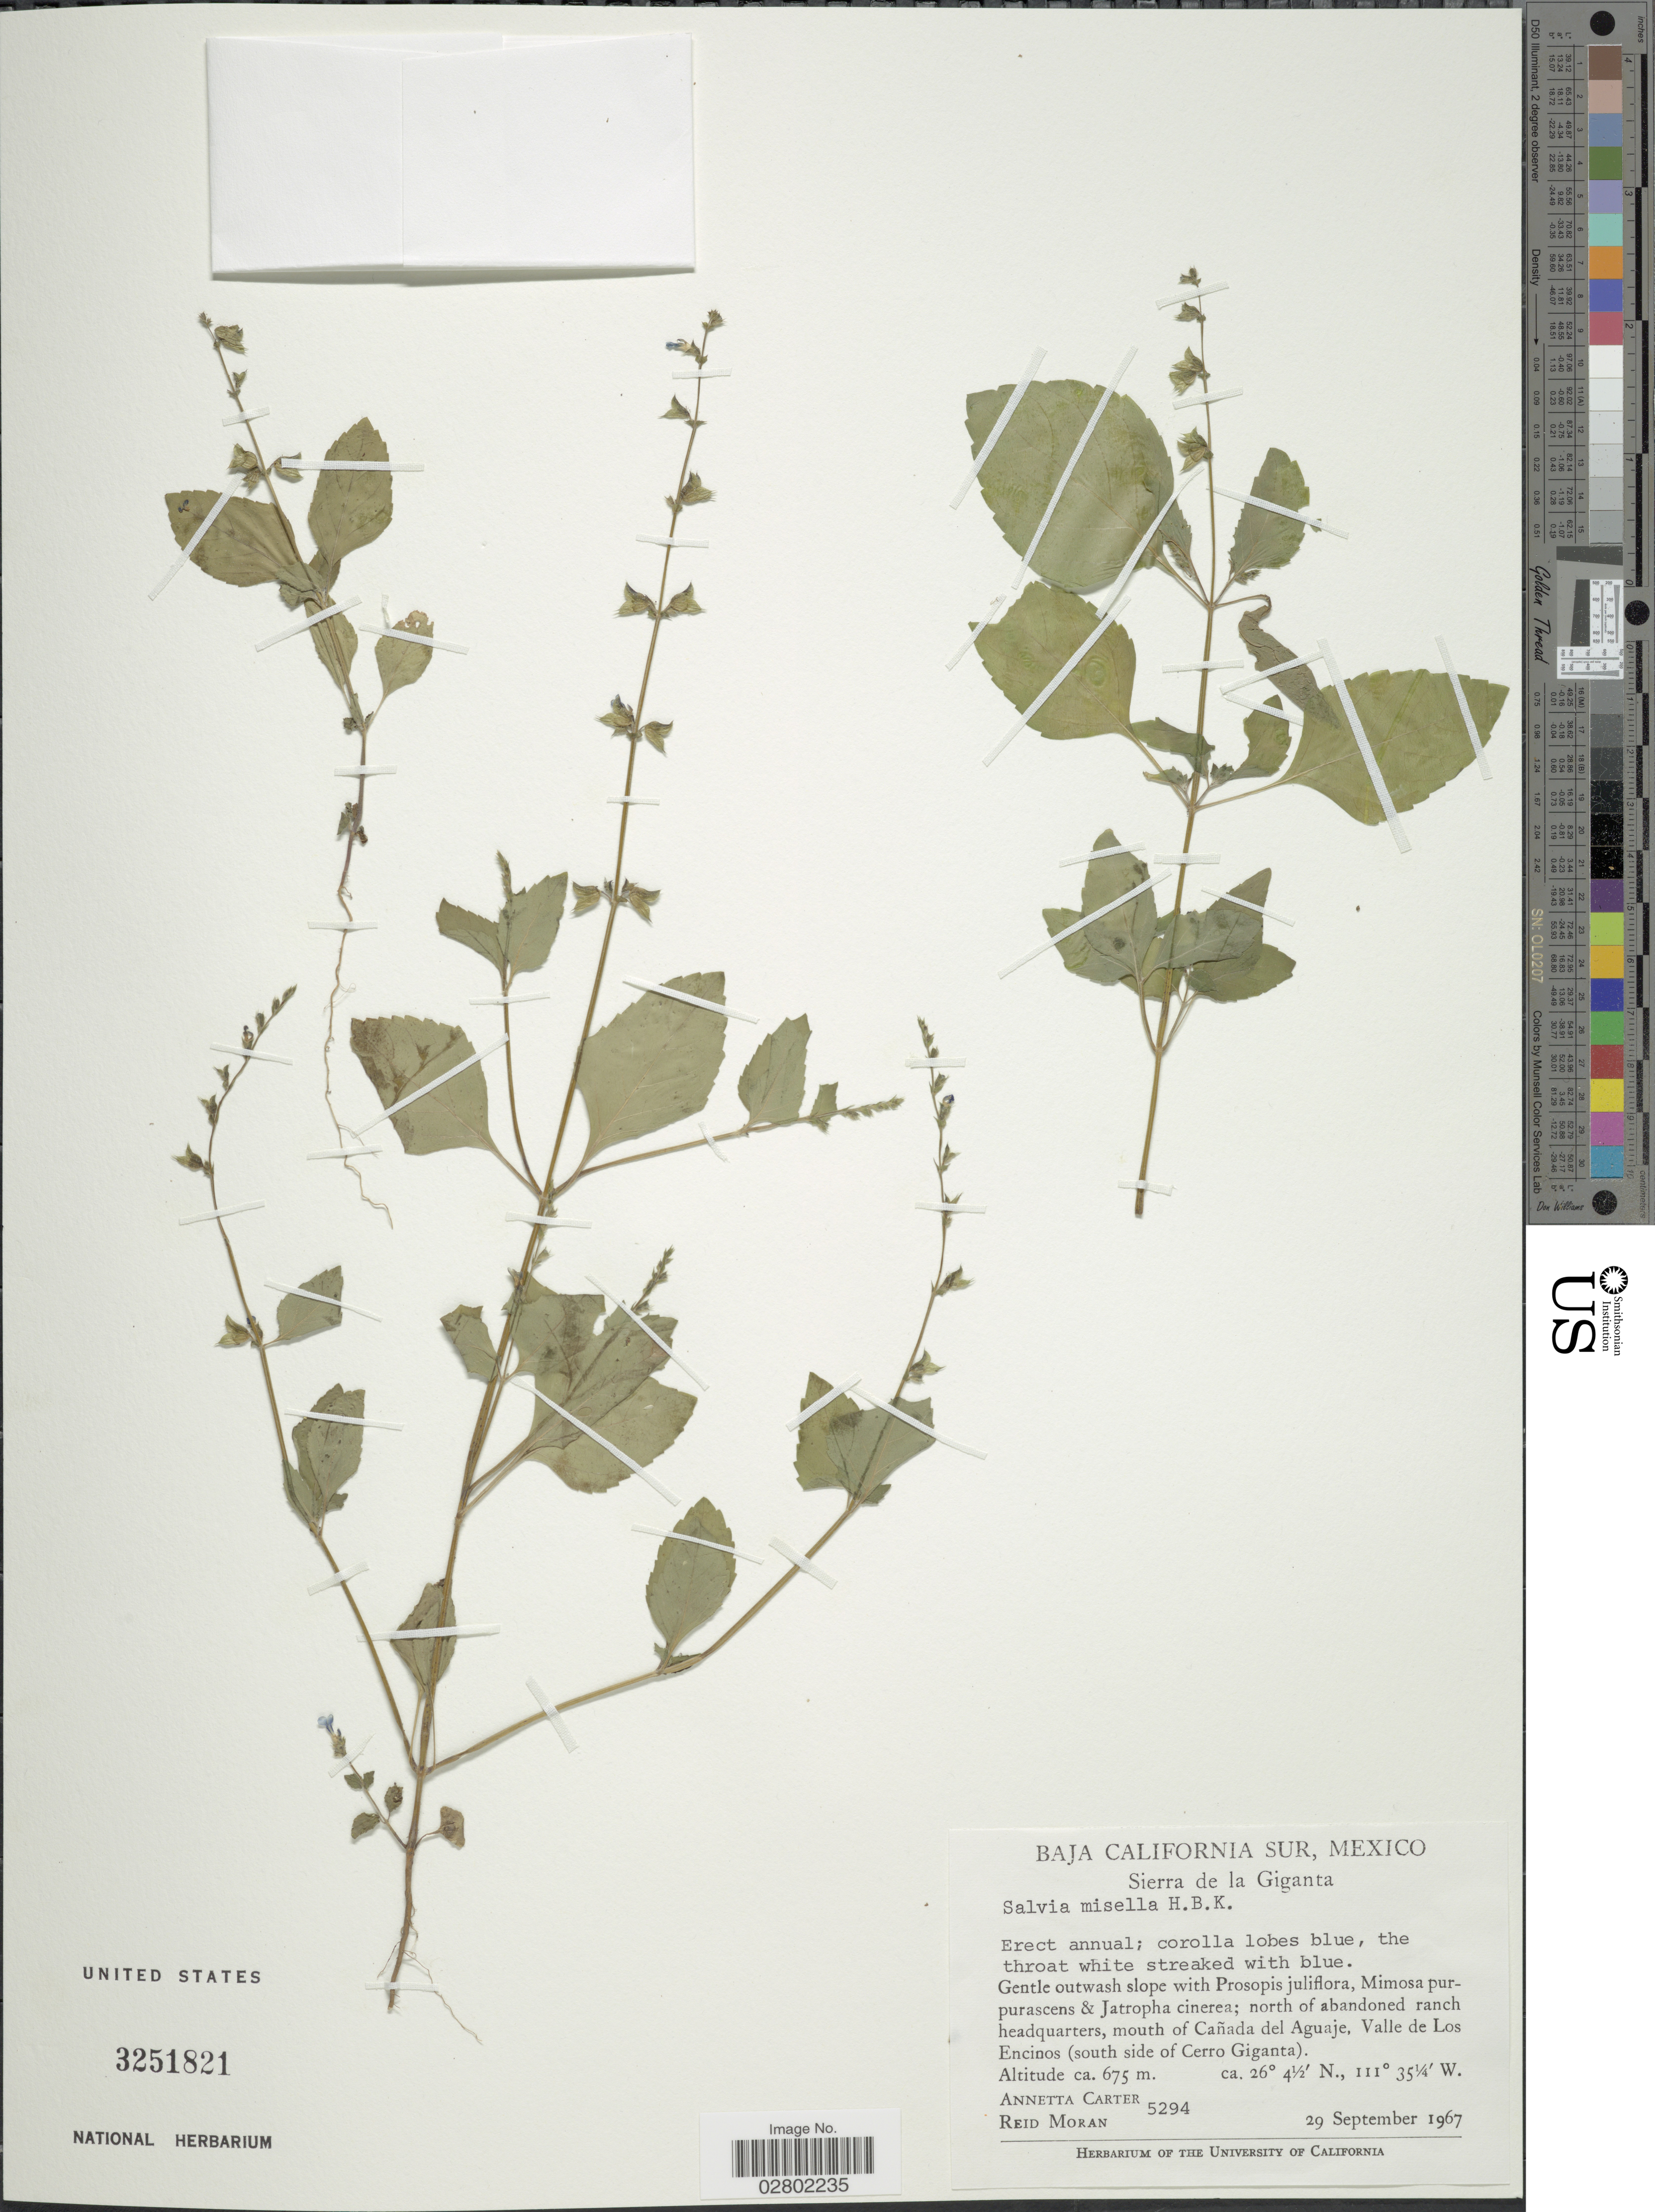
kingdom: Plantae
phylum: Tracheophyta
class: Magnoliopsida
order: Lamiales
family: Lamiaceae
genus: Salvia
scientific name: Salvia misella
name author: Kunth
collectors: A. Carter & R. V. Moran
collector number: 5294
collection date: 1967-09-29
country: Mexico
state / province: Baja California Sur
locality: Sierra de la Giganta. North of abandoned ranch headquarters, mouth of Cañada del Aguaje, Valle de Los Encinos (south side of Cerro Giganta).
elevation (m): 675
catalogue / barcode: US 3251821